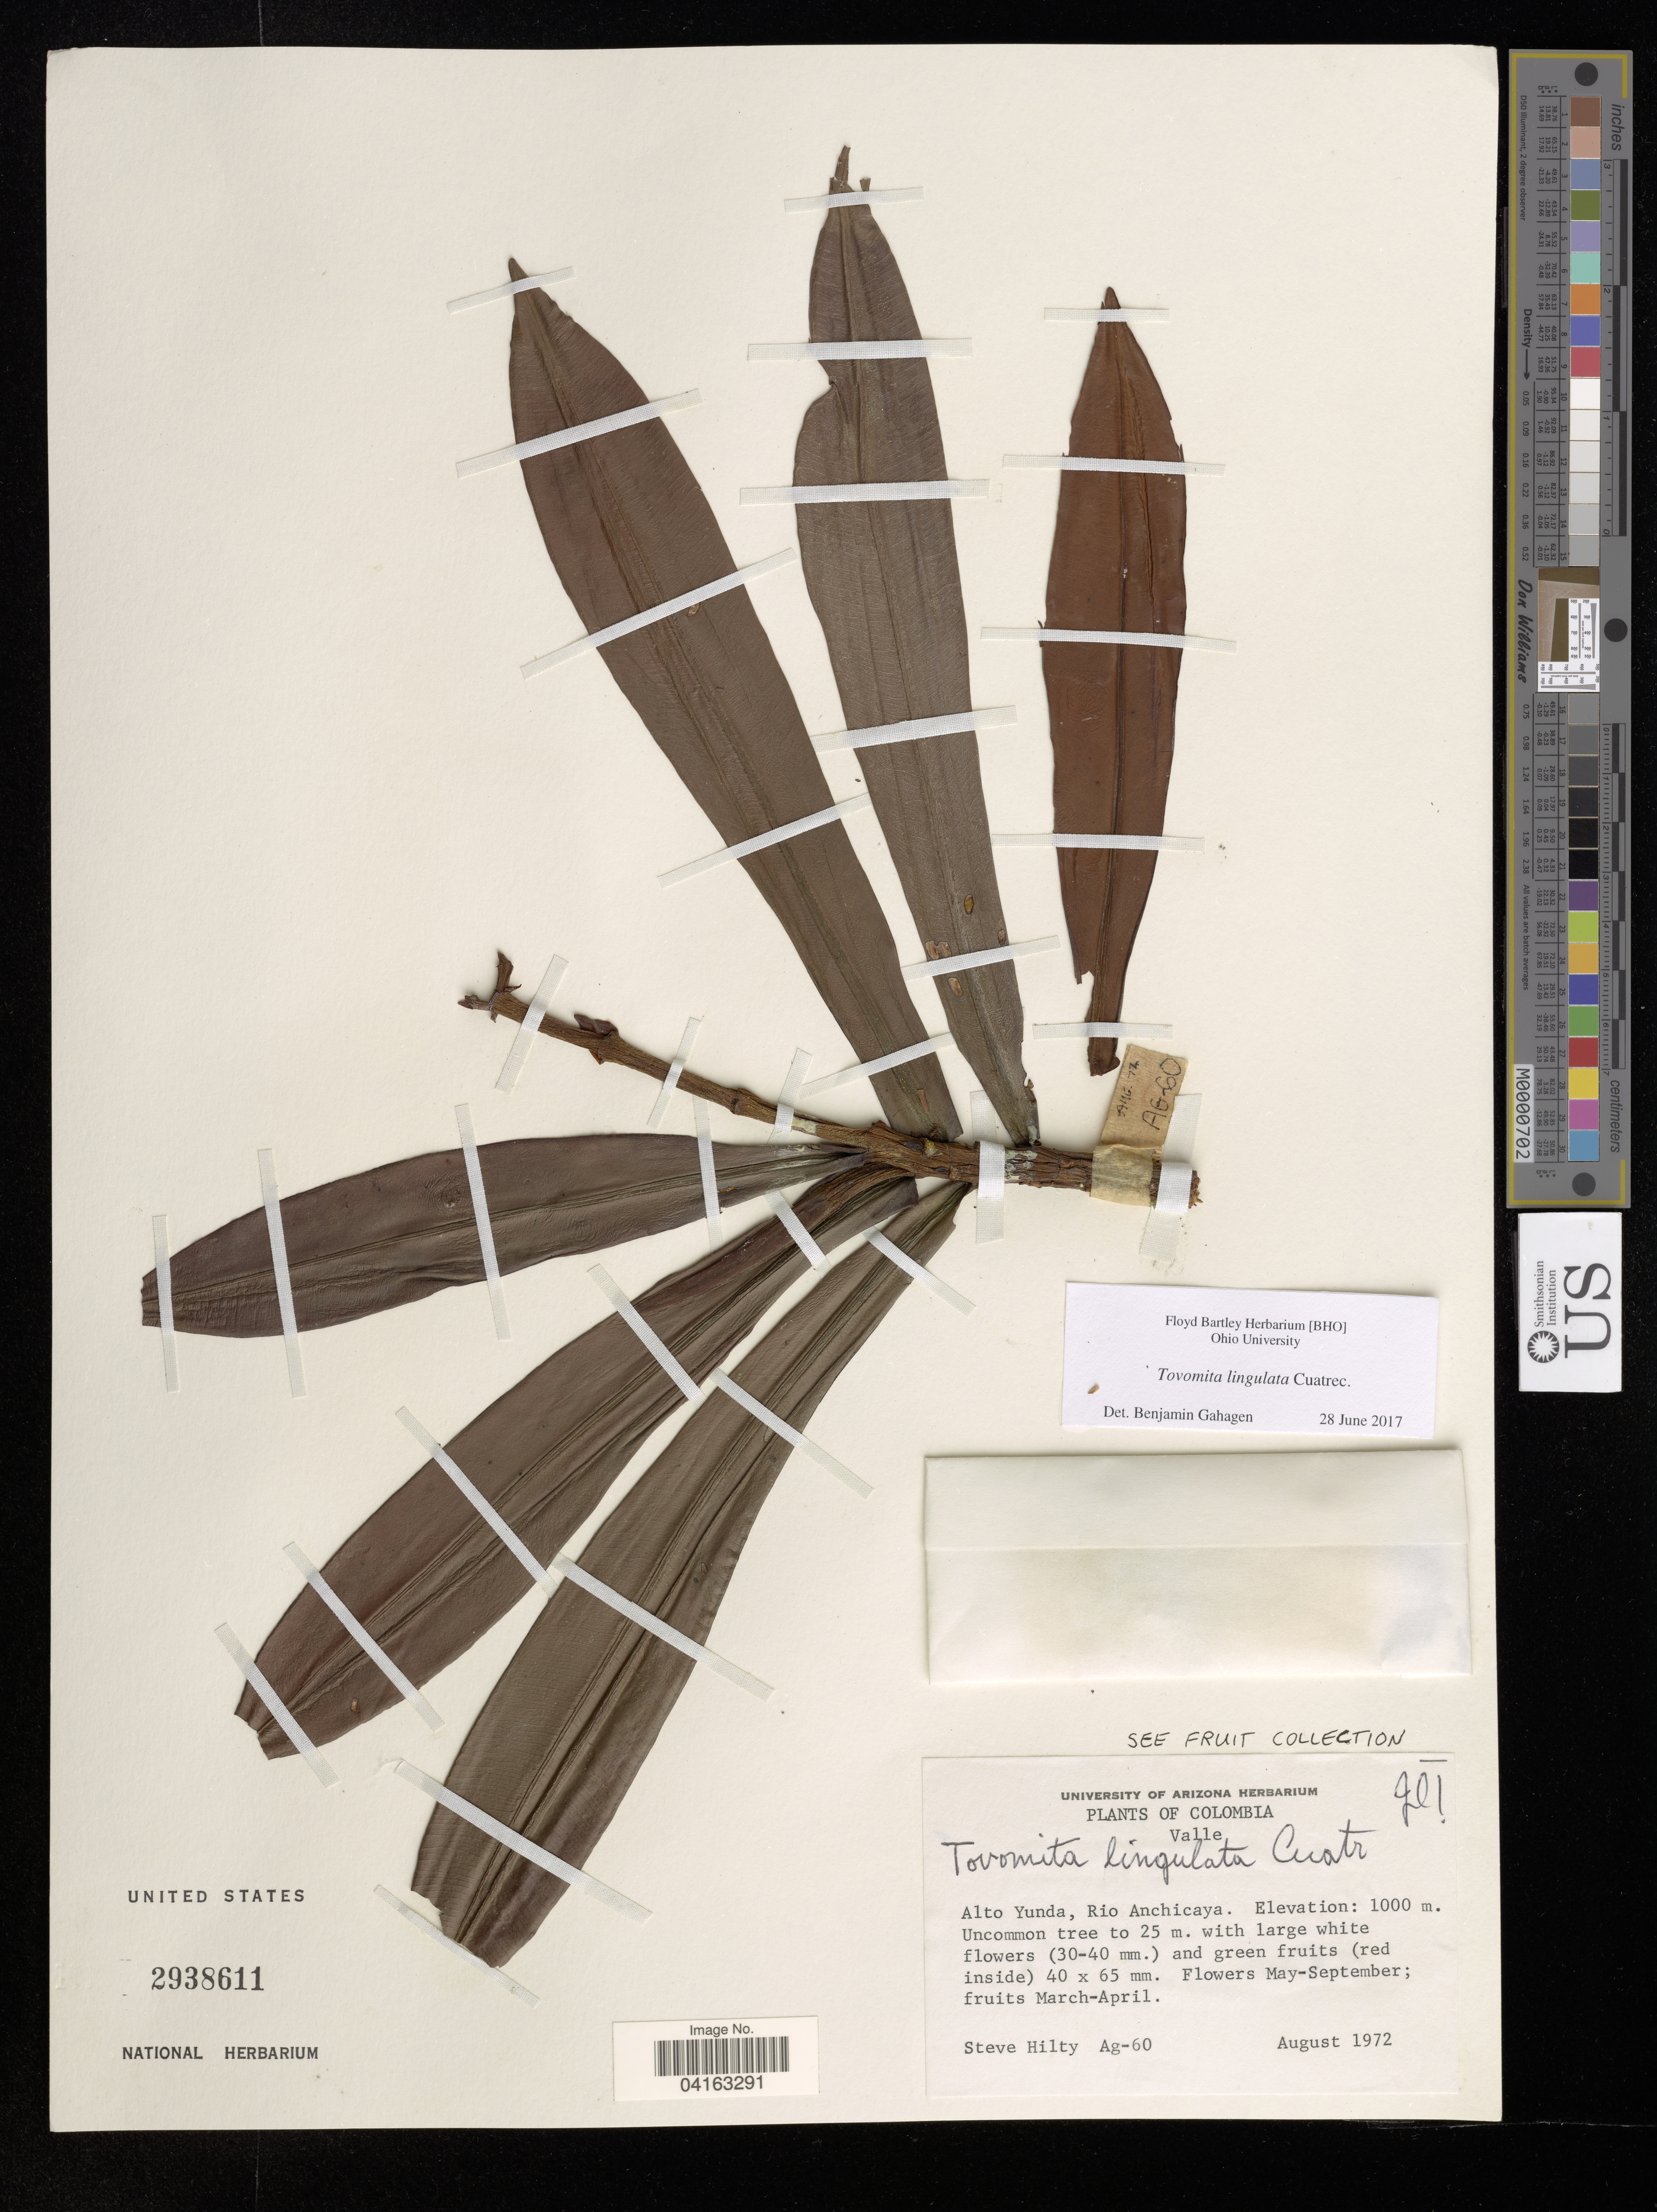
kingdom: Plantae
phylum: Tracheophyta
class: Magnoliopsida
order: Malpighiales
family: Clusiaceae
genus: Tovomita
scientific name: Tovomita lingulata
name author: Cuatrec.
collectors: S. Hilty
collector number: Ag-60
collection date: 1972-08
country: Colombia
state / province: Valle del Cauca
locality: Alto Yunda, Rio Anchicaya.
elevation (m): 1000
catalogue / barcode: US 2938611